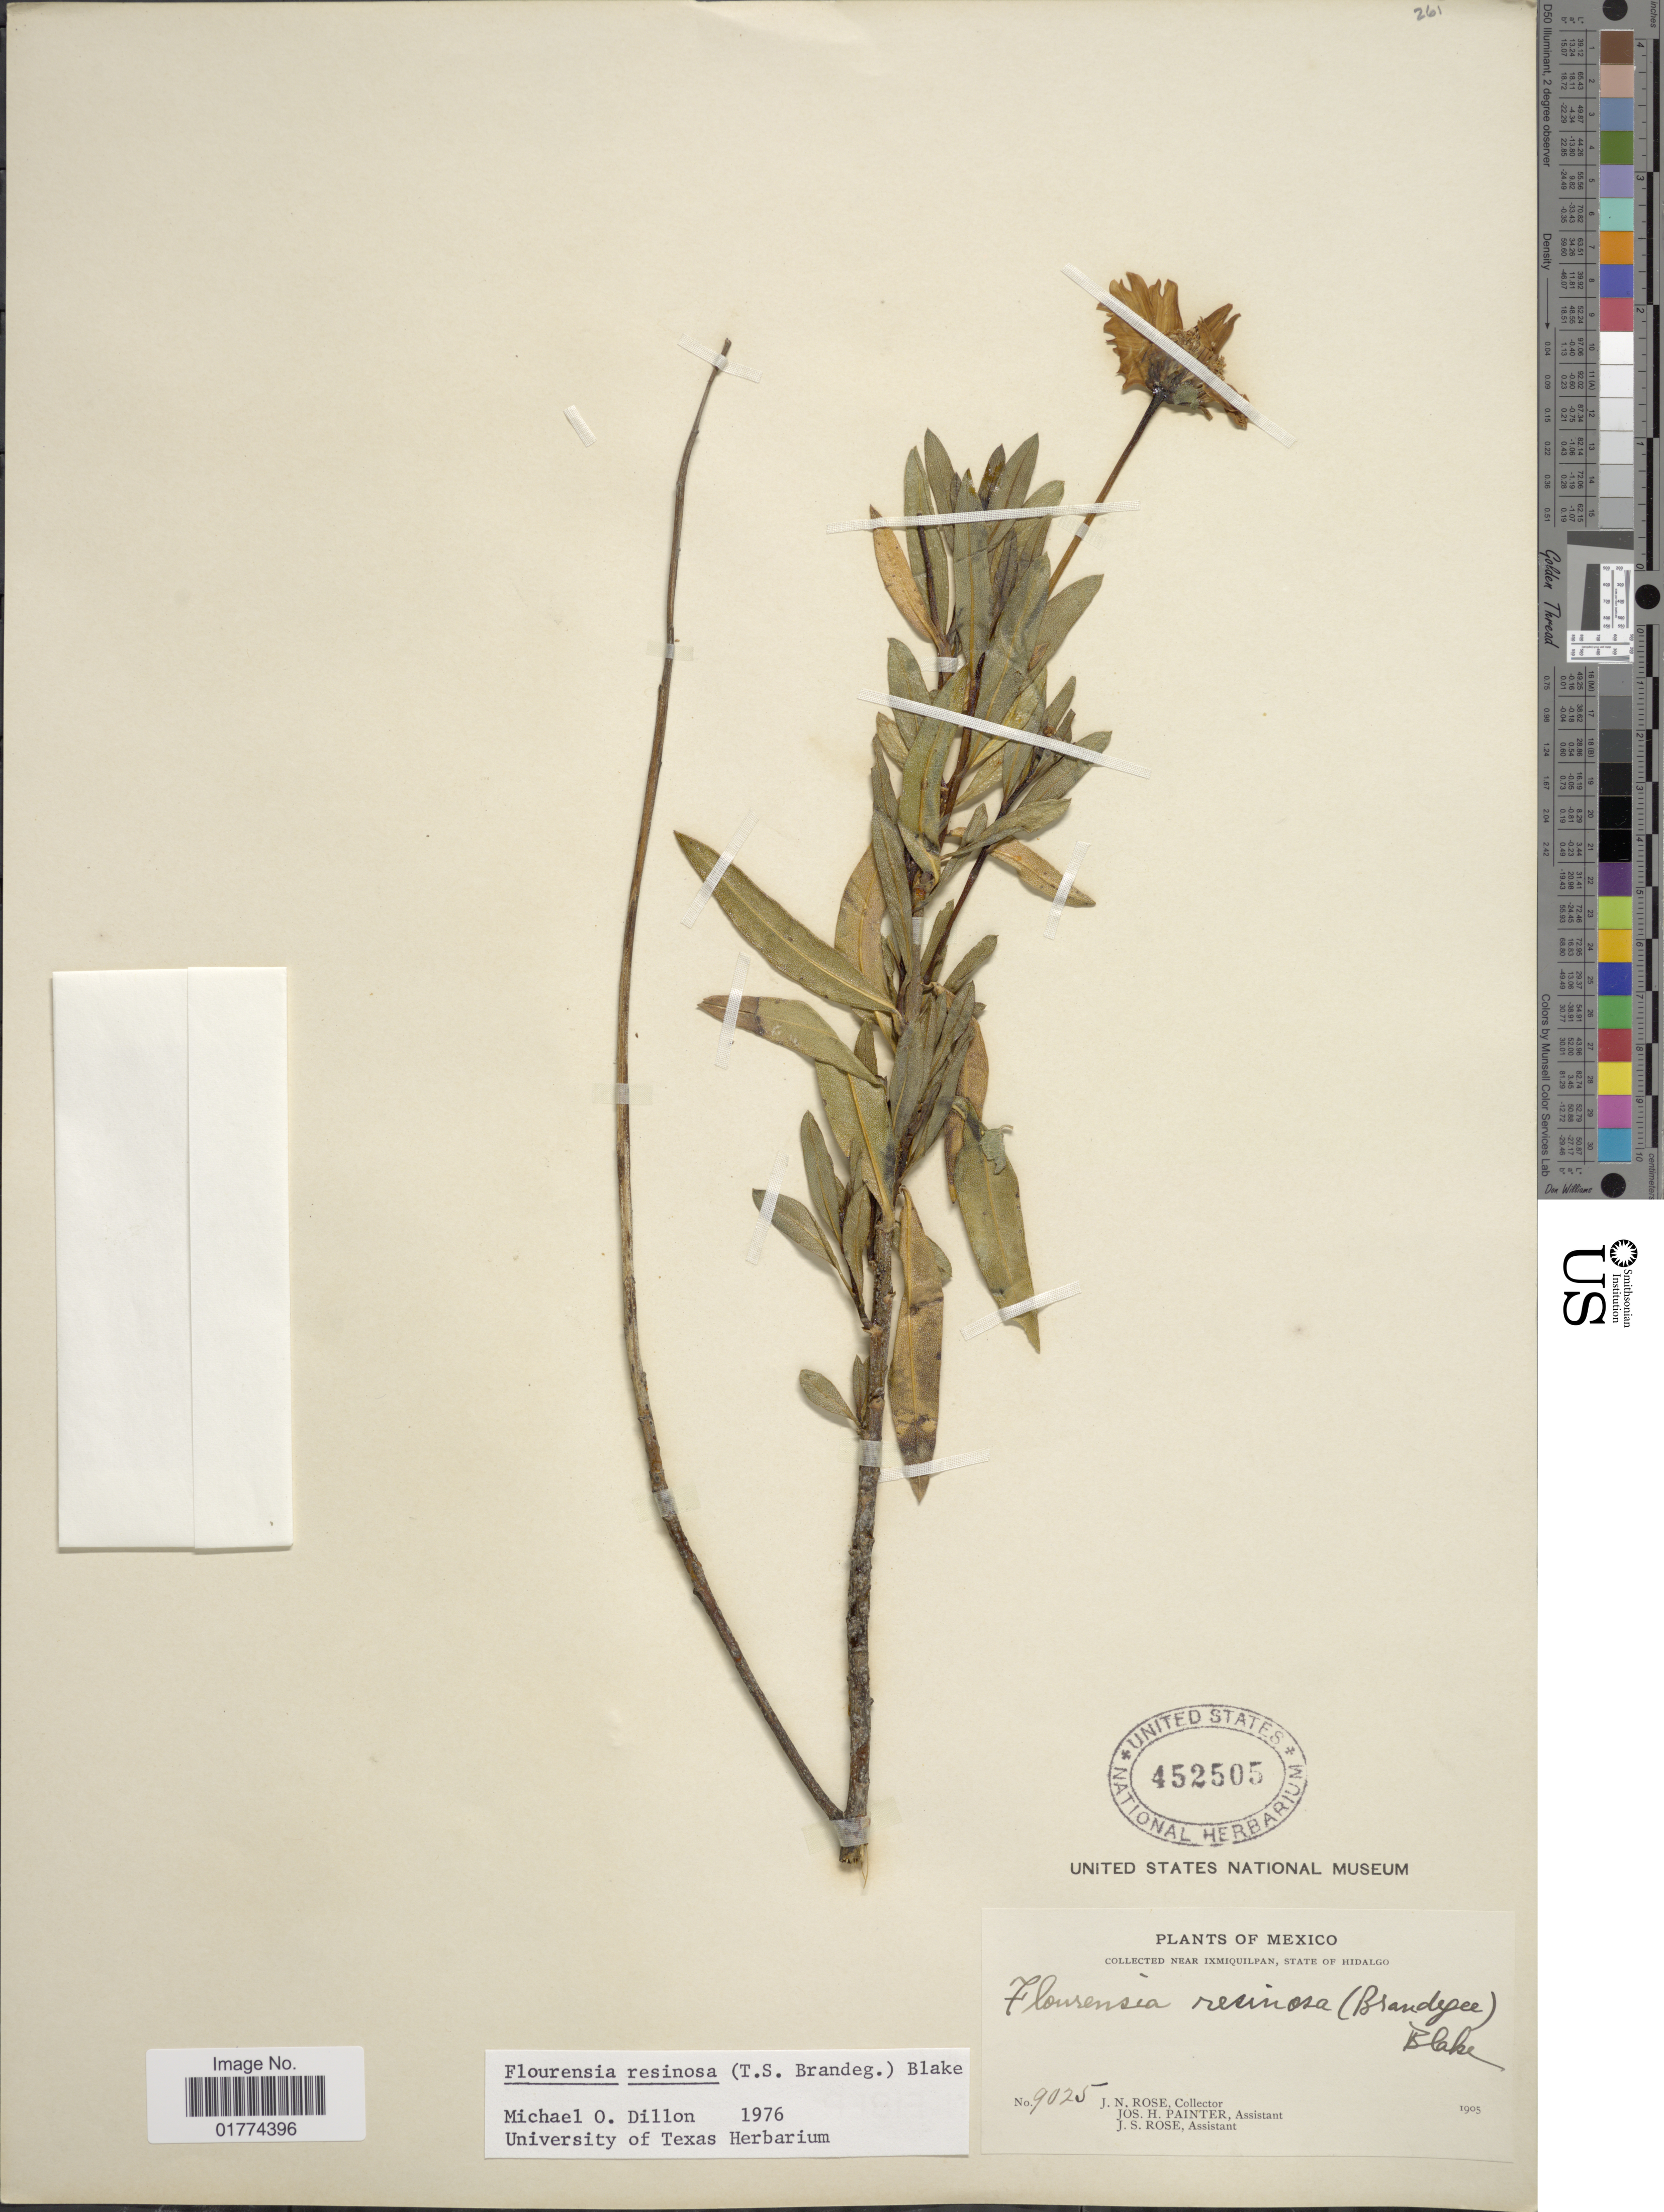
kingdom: Plantae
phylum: Tracheophyta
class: Magnoliopsida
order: Asterales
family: Asteraceae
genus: Flourensia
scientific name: Flourensia resinosa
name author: (Brandegee) S.F. Blake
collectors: J. N. Rose, J. H. Painter & J. S. Rose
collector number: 9025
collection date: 1905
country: Mexico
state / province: Hidalgo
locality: Ixmiquilpan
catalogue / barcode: US 452505